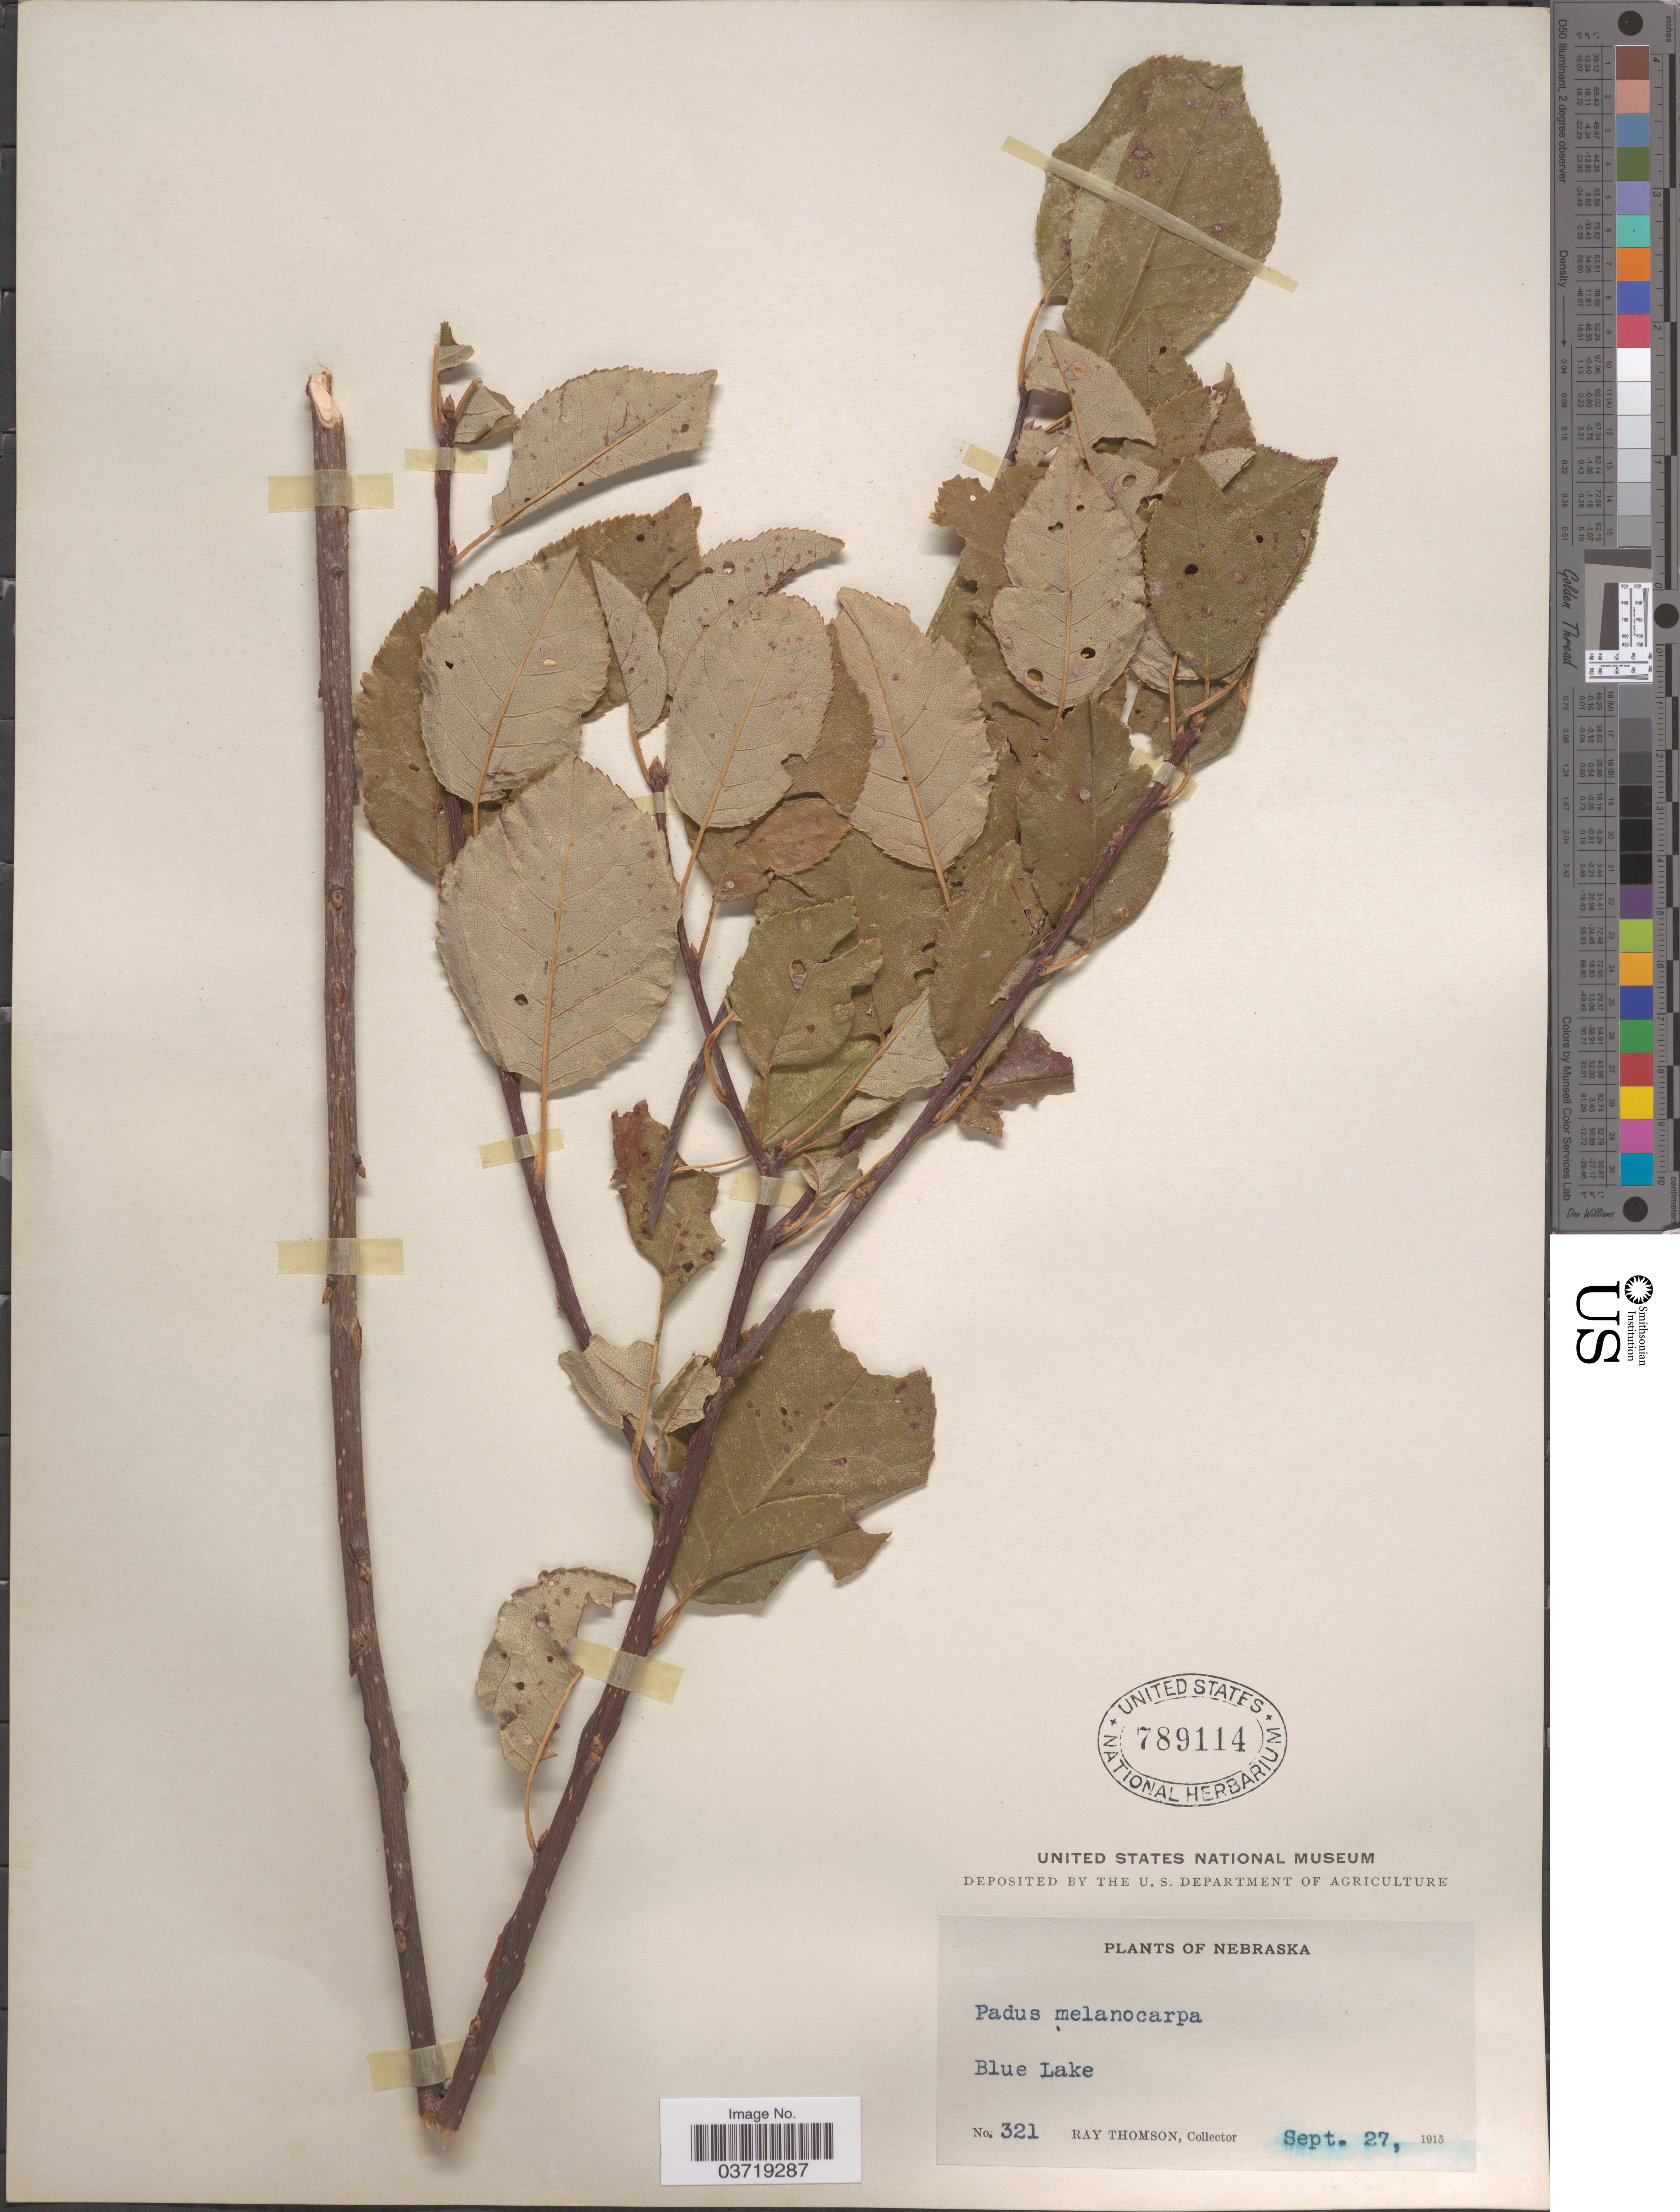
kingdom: Plantae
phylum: Tracheophyta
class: Magnoliopsida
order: Rosales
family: Rosaceae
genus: Prunus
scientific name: Prunus virginiana var. demissa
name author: (Nutt.) Torr.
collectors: R. Thomson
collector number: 321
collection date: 1915-09-27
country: United States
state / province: Nebraska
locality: Blue Lake.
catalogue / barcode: US 789114